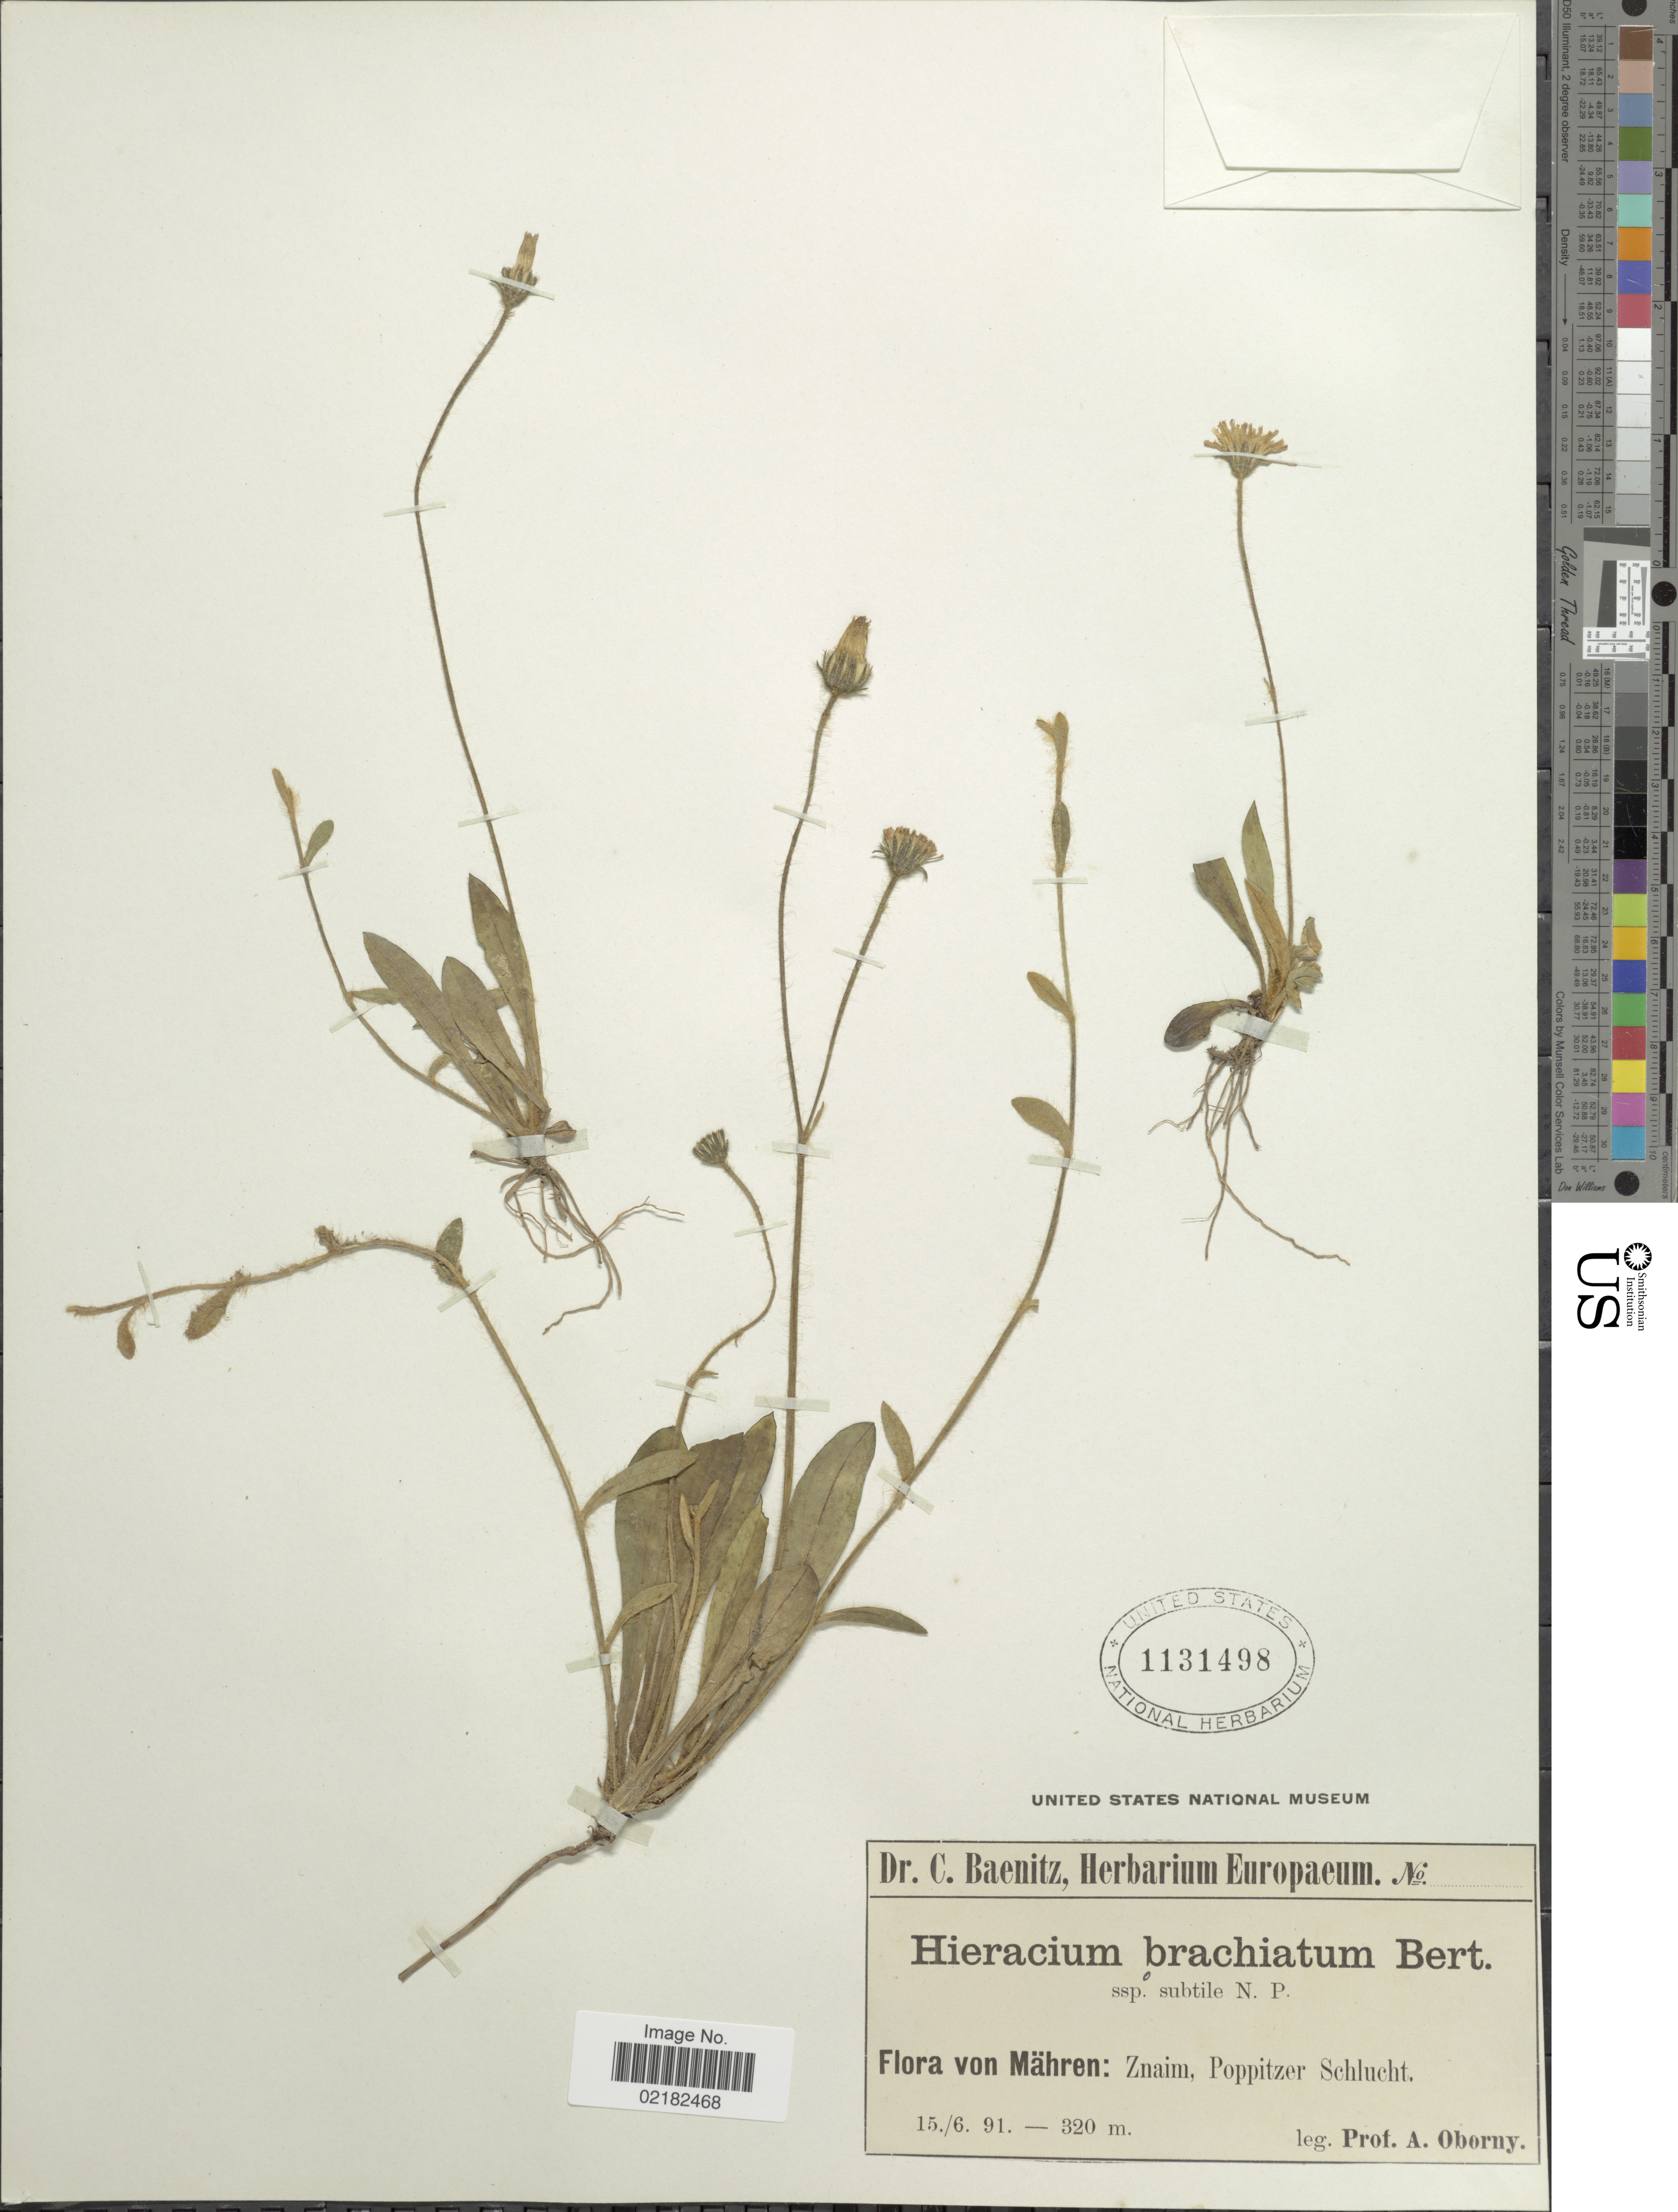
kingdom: Plantae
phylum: Tracheophyta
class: Magnoliopsida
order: Asterales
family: Asteraceae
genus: Pilosella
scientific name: Pilosella brachiata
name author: (DC.) F.W. Schultz & Sch. Bip.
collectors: A. Oborny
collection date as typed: Transcribed d/m/y: 15/6/91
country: Czechia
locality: Mahren, Znaim, Poppitzer Schlucht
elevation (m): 320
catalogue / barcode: US 1131498